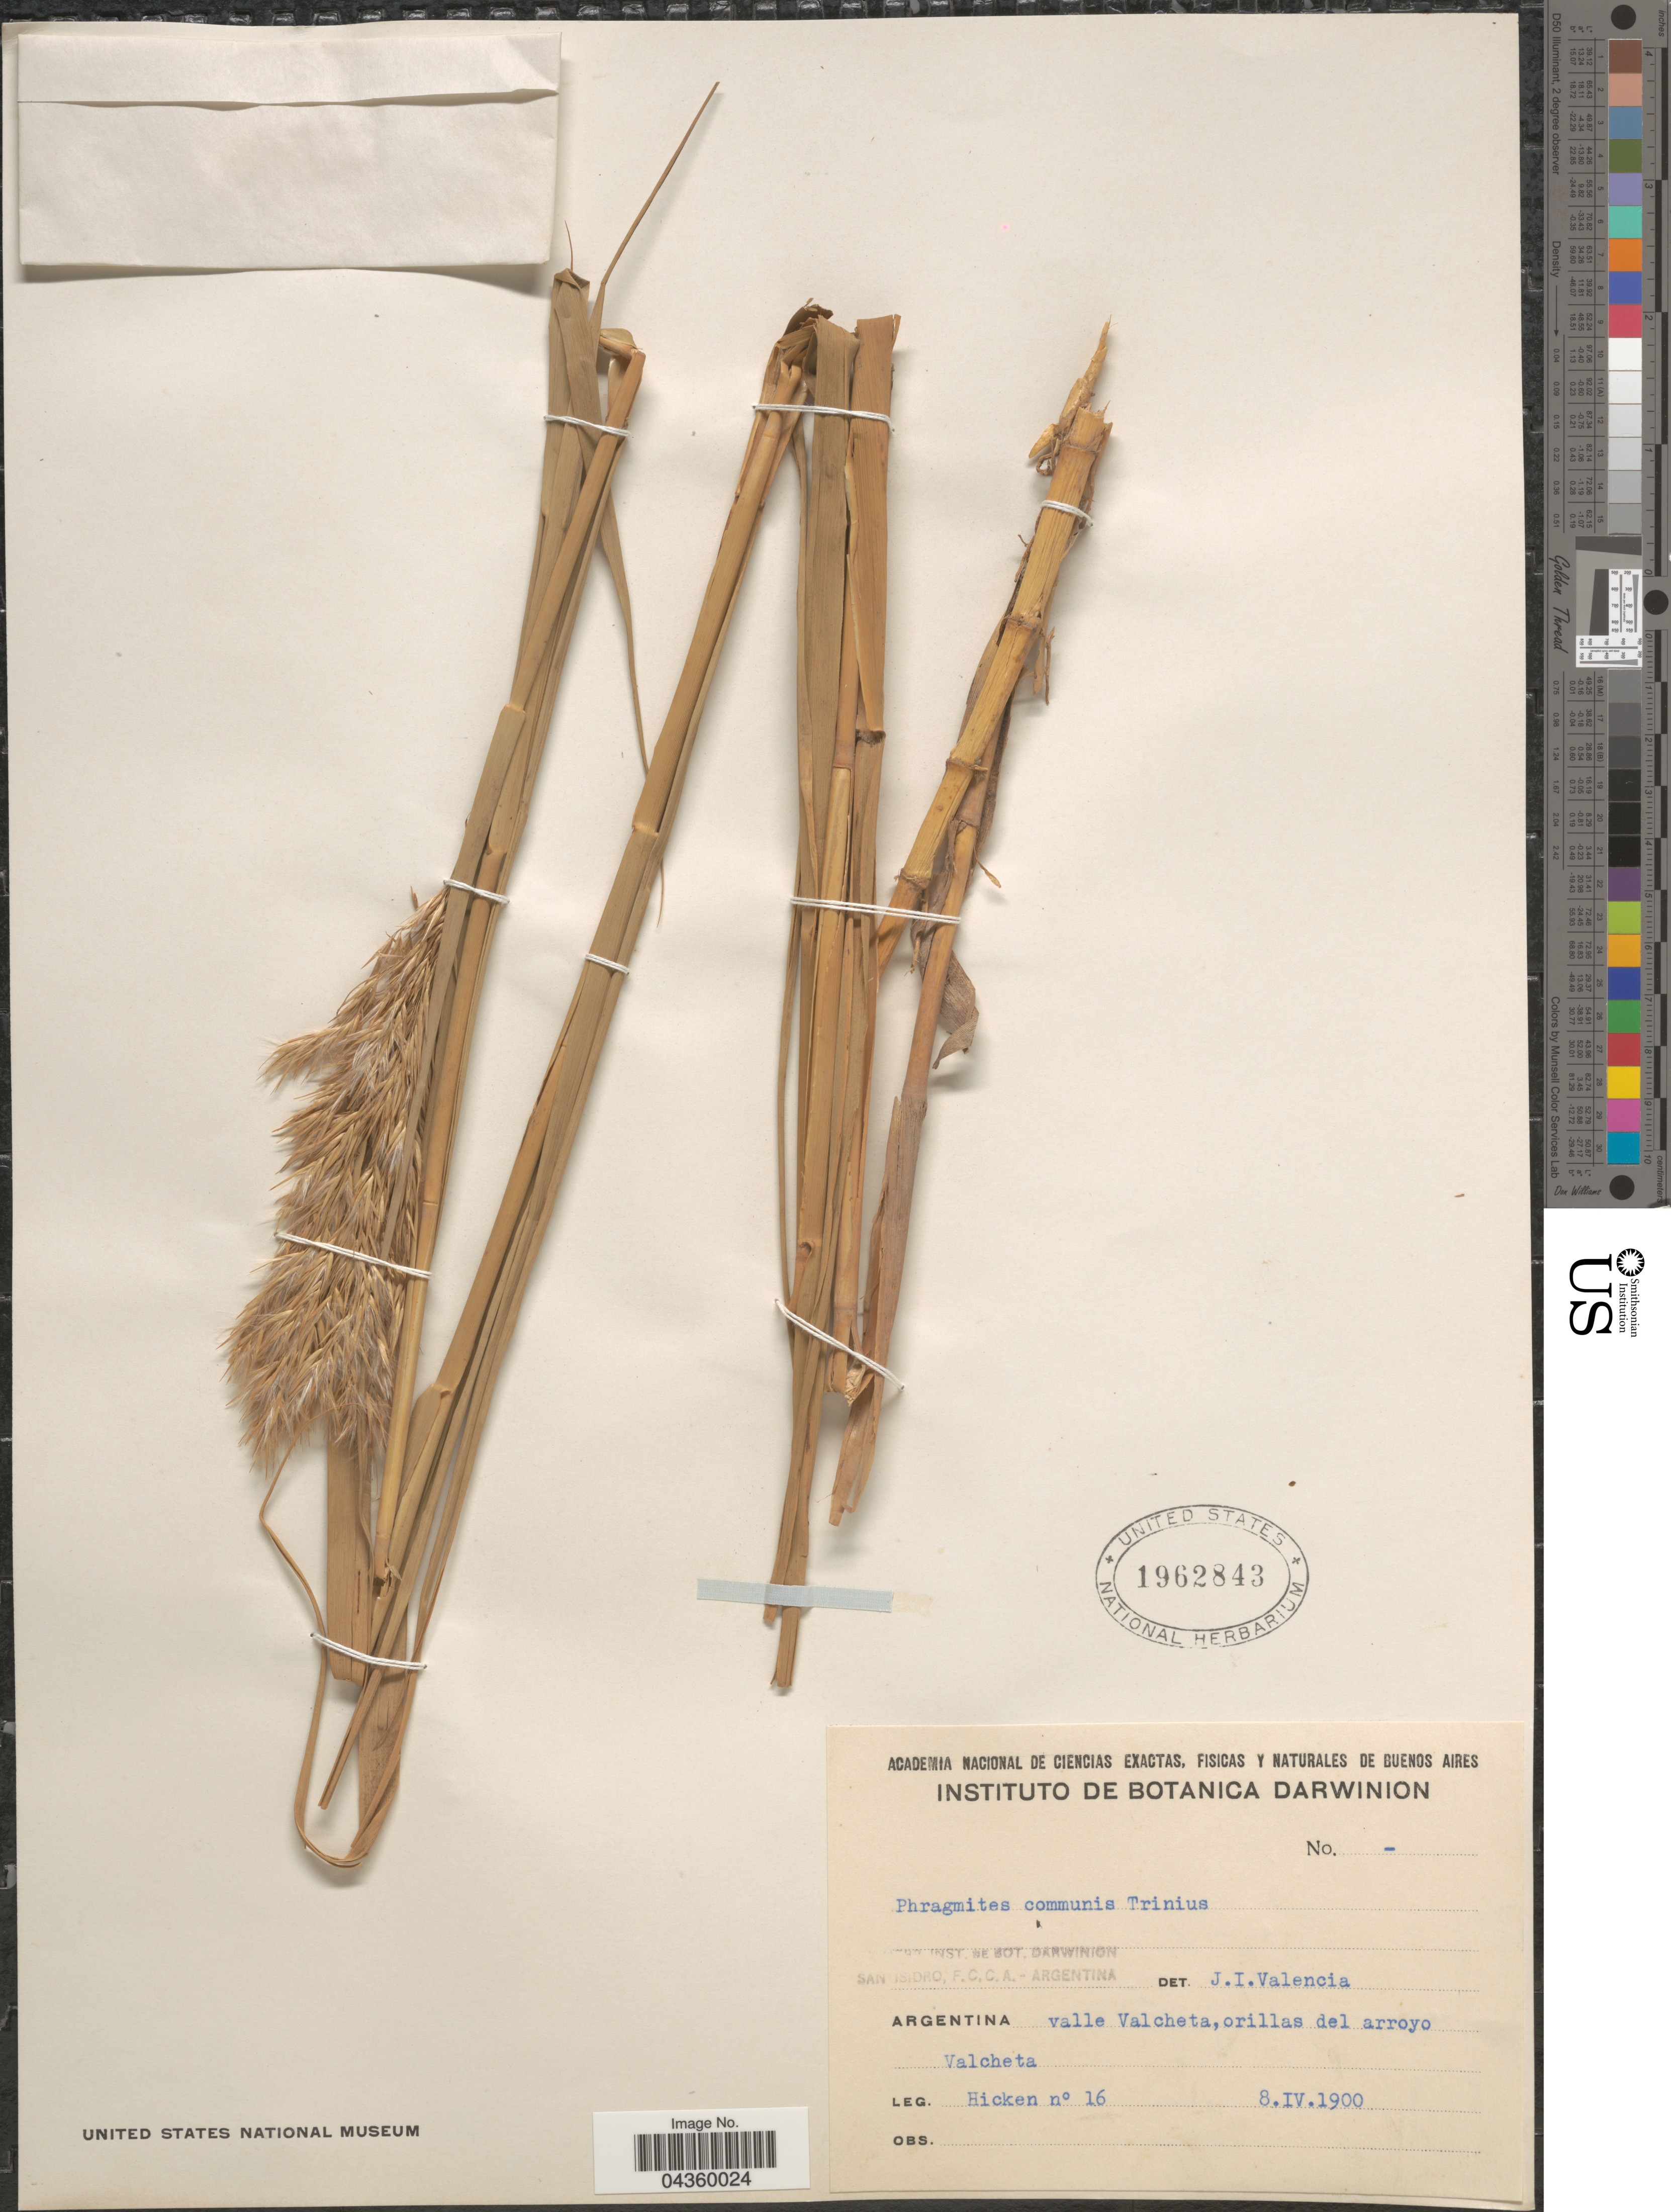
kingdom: Plantae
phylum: Tracheophyta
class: Liliopsida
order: Poales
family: Poaceae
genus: Phragmites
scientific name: Phragmites australis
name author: (Cav.) Trin. ex Steud.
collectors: Hicken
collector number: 16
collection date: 1900-04-08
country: Argentina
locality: Valle Valcheta, orillas del arroyo Valcheta.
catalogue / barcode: US 1962843